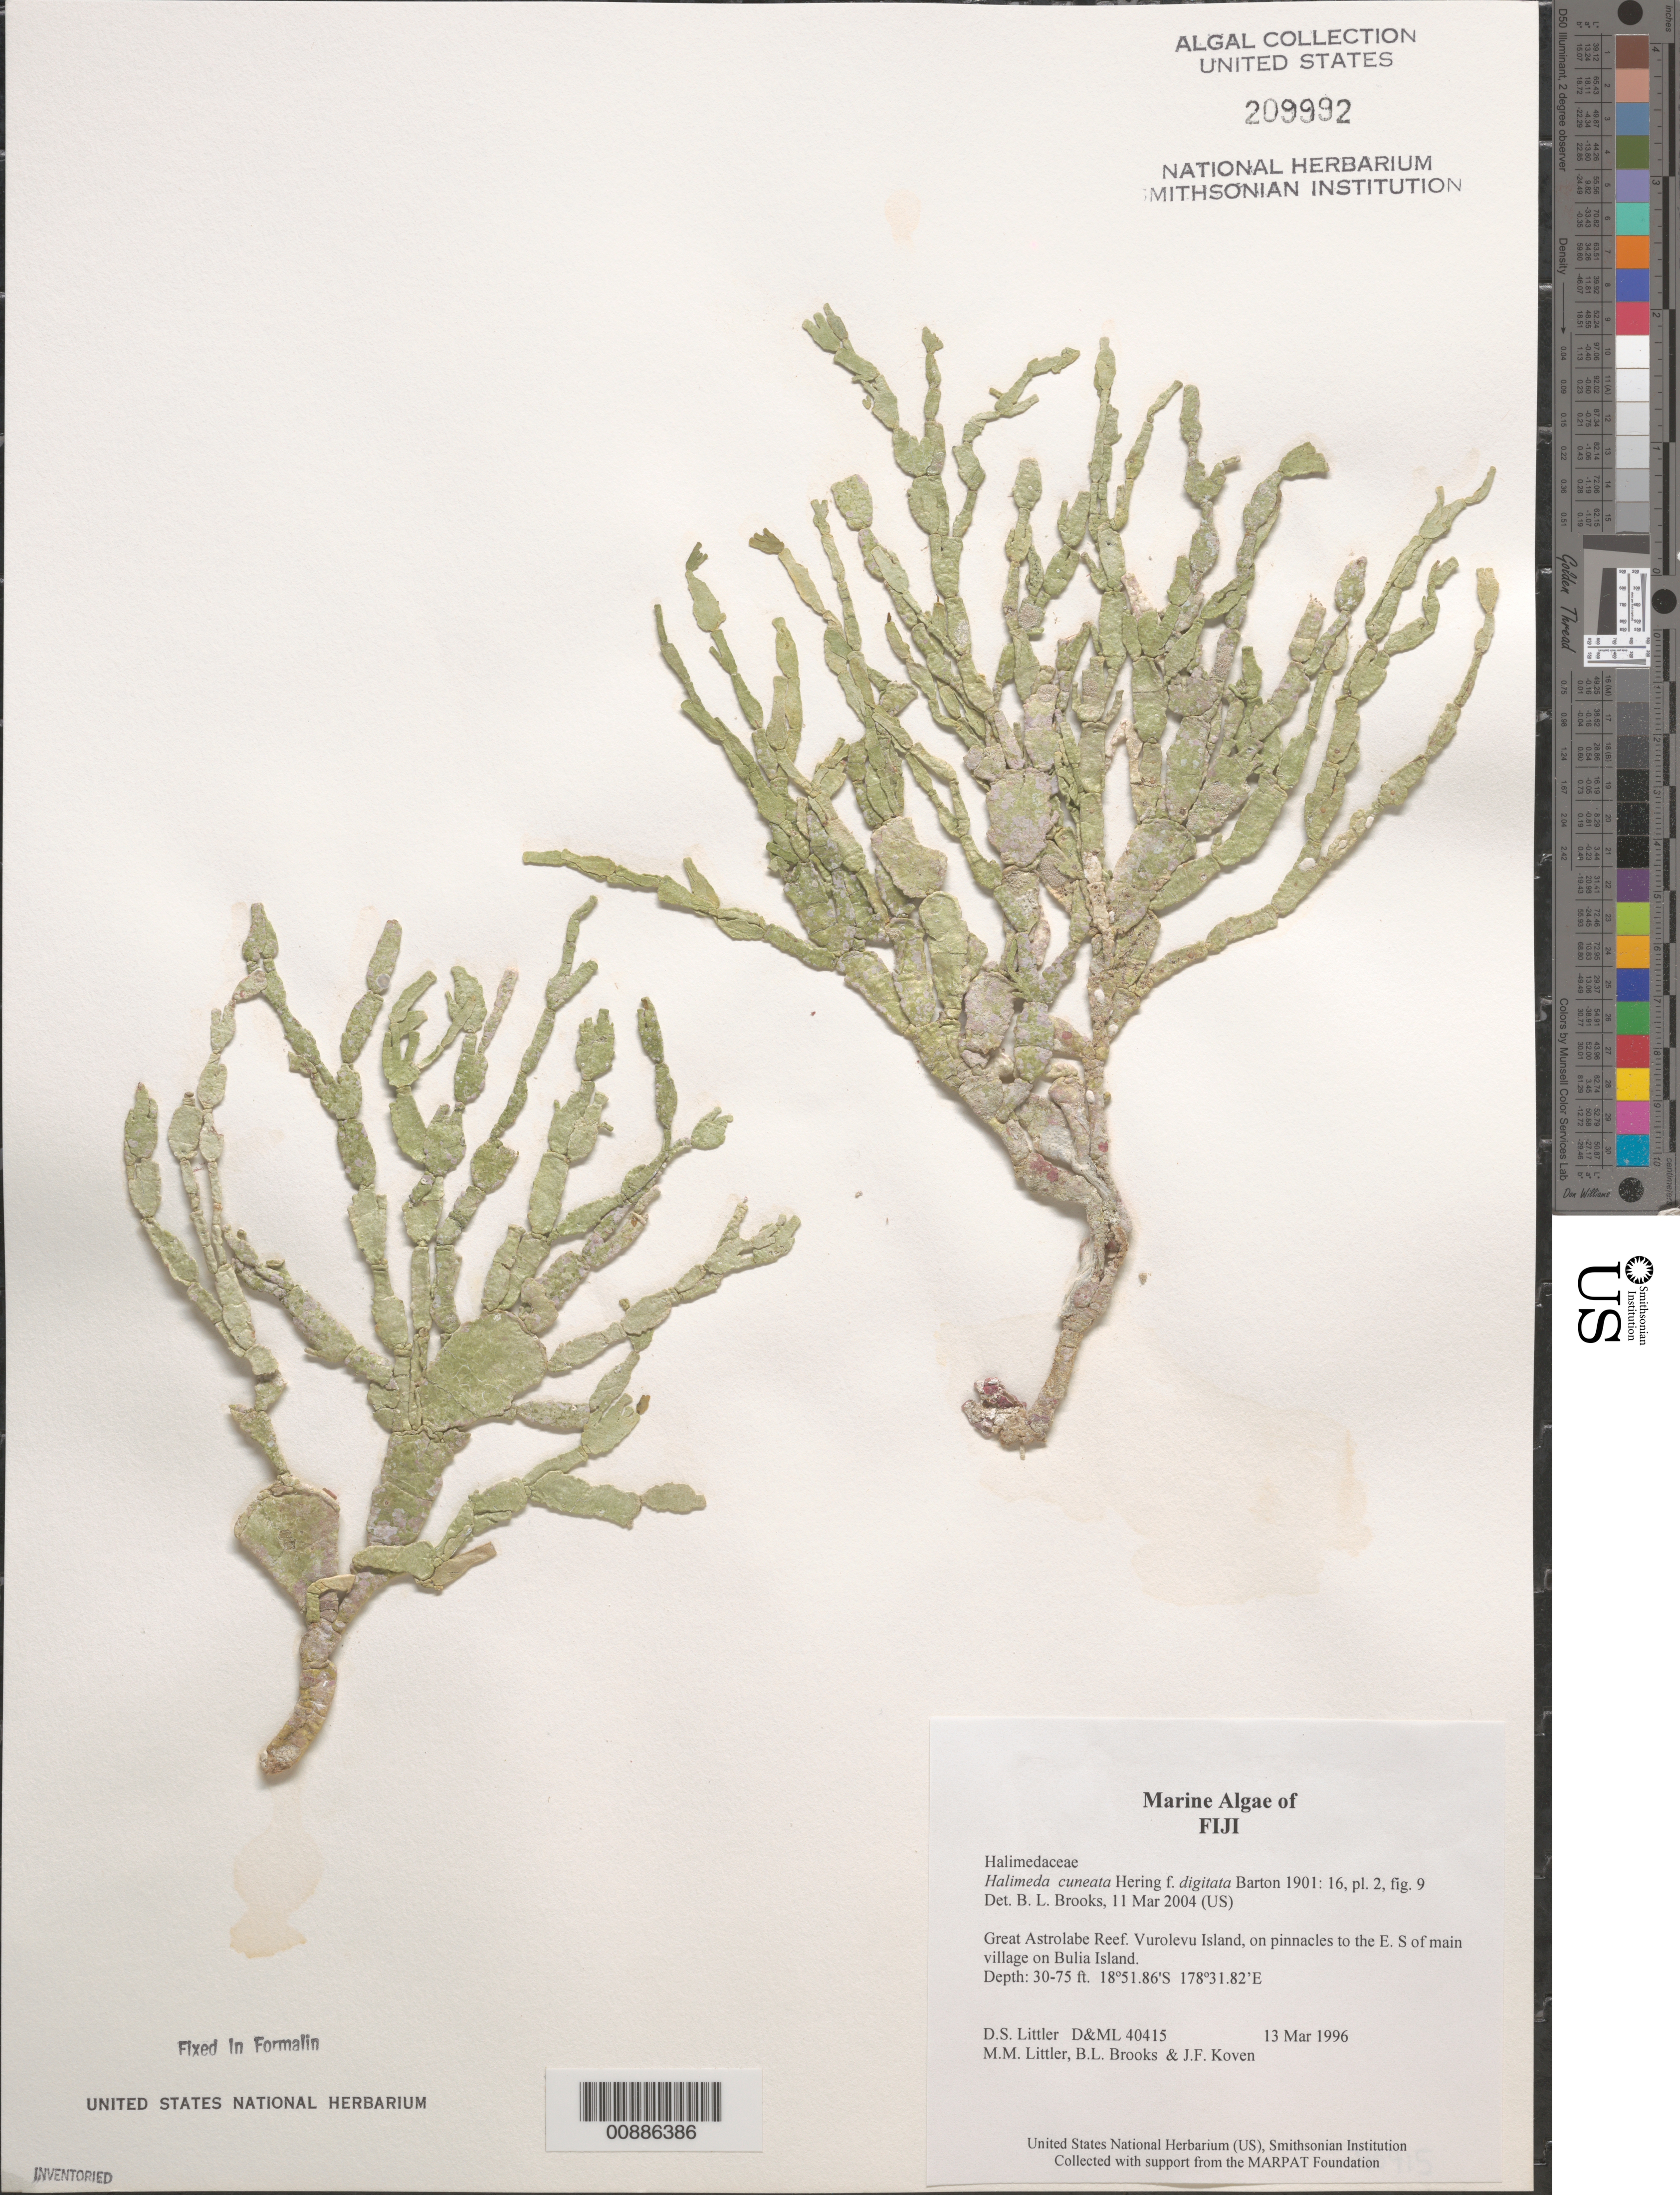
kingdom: Plantae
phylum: Chlorophyta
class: Ulvophyceae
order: Bryopsidales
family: Halimedaceae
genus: Halimeda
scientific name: Halimeda cuneata f. digitata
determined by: Brooks, B. L., (BOT), Smithsonian Institution - National Museum of Natural History (UNITED STATES)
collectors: D. S. Littler, M. M. Littler, B. Brooks & J. Koven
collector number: D&ML 40415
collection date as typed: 13 Mar 1996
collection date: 1996-03-13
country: Fiji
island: Vurolevu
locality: Great Astrolabe Reef, south of main village on Bulia Island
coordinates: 18 51.86'S, 178 31.82'E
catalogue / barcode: US 209992